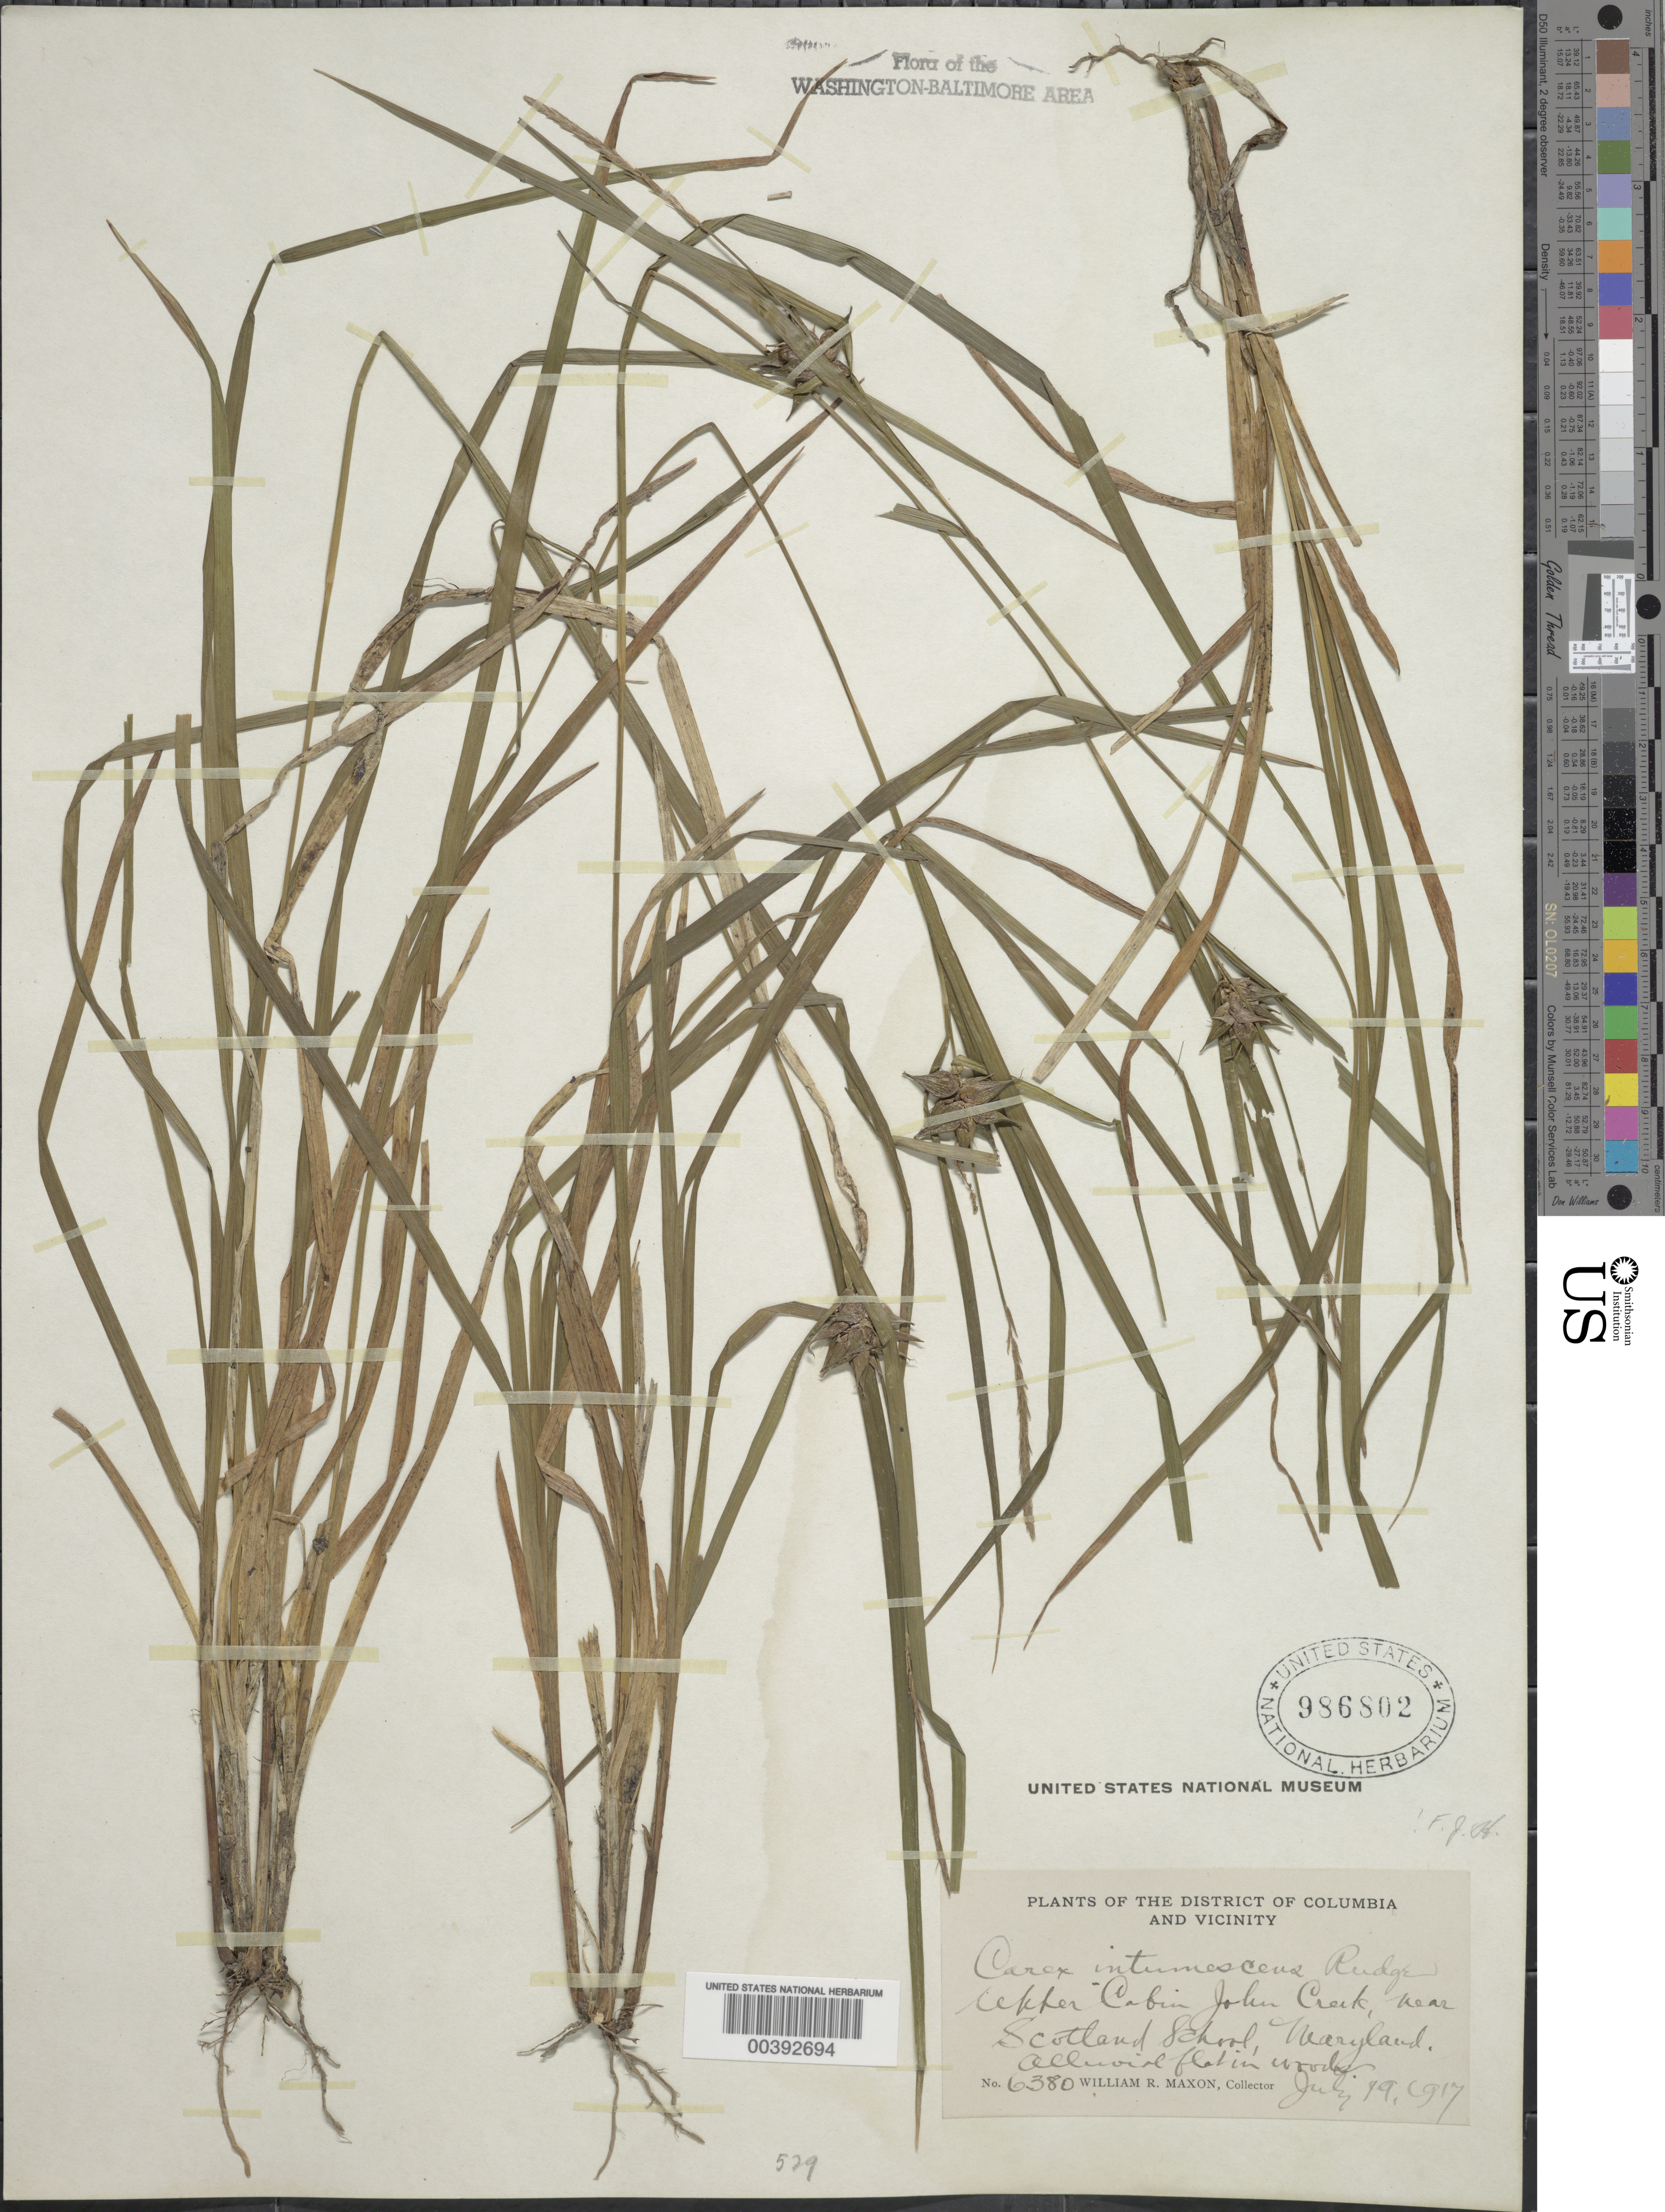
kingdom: Plantae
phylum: Tracheophyta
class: Liliopsida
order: Poales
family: Cyperaceae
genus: Carex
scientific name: Carex intumescens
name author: Rudge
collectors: W. R. Maxon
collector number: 6380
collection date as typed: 19 Jul 1917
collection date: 1917-07-19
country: United States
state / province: Maryland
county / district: Montgomery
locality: Upper Cabin John Creek, Scotland School vicinity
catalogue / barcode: US 986802